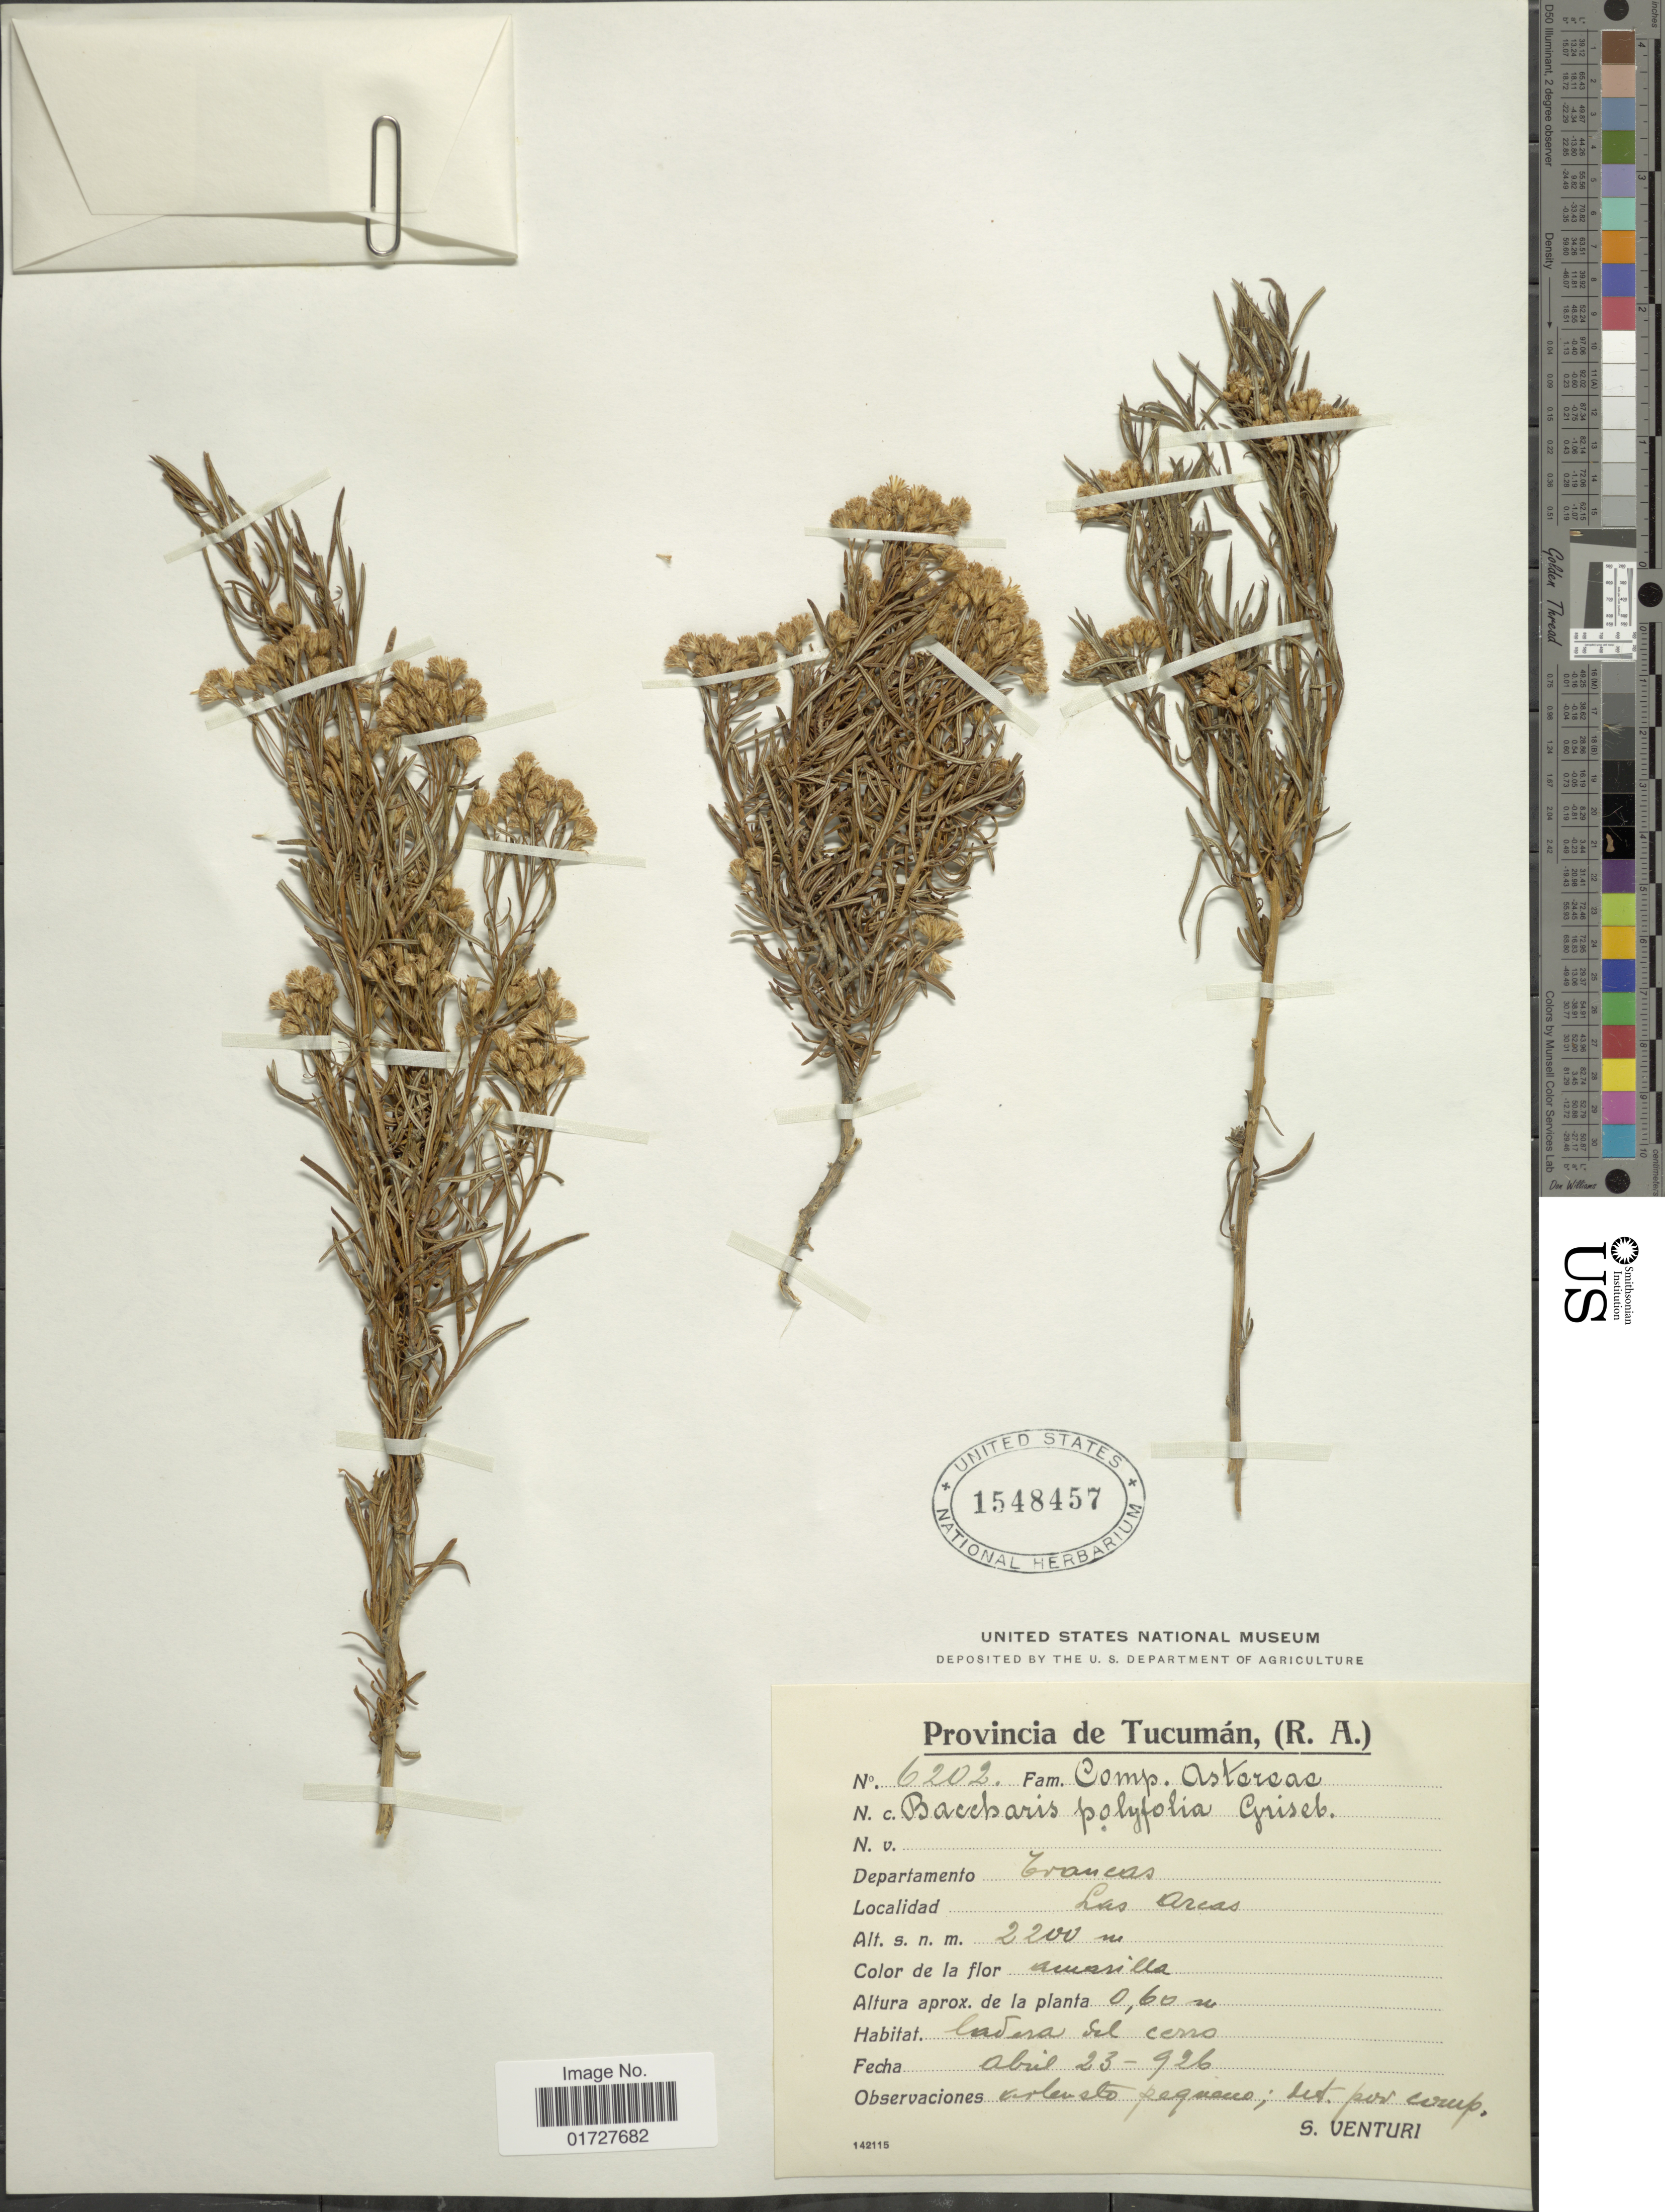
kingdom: Plantae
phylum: Tracheophyta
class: Magnoliopsida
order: Asterales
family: Asteraceae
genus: Baccharis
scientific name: Baccharis polifolia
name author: Griseb.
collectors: S. Venturi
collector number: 6202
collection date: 1926-04-23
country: Argentina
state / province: Tucuman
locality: Departamento Trancas, Las Arcas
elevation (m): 2200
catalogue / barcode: US 1548457